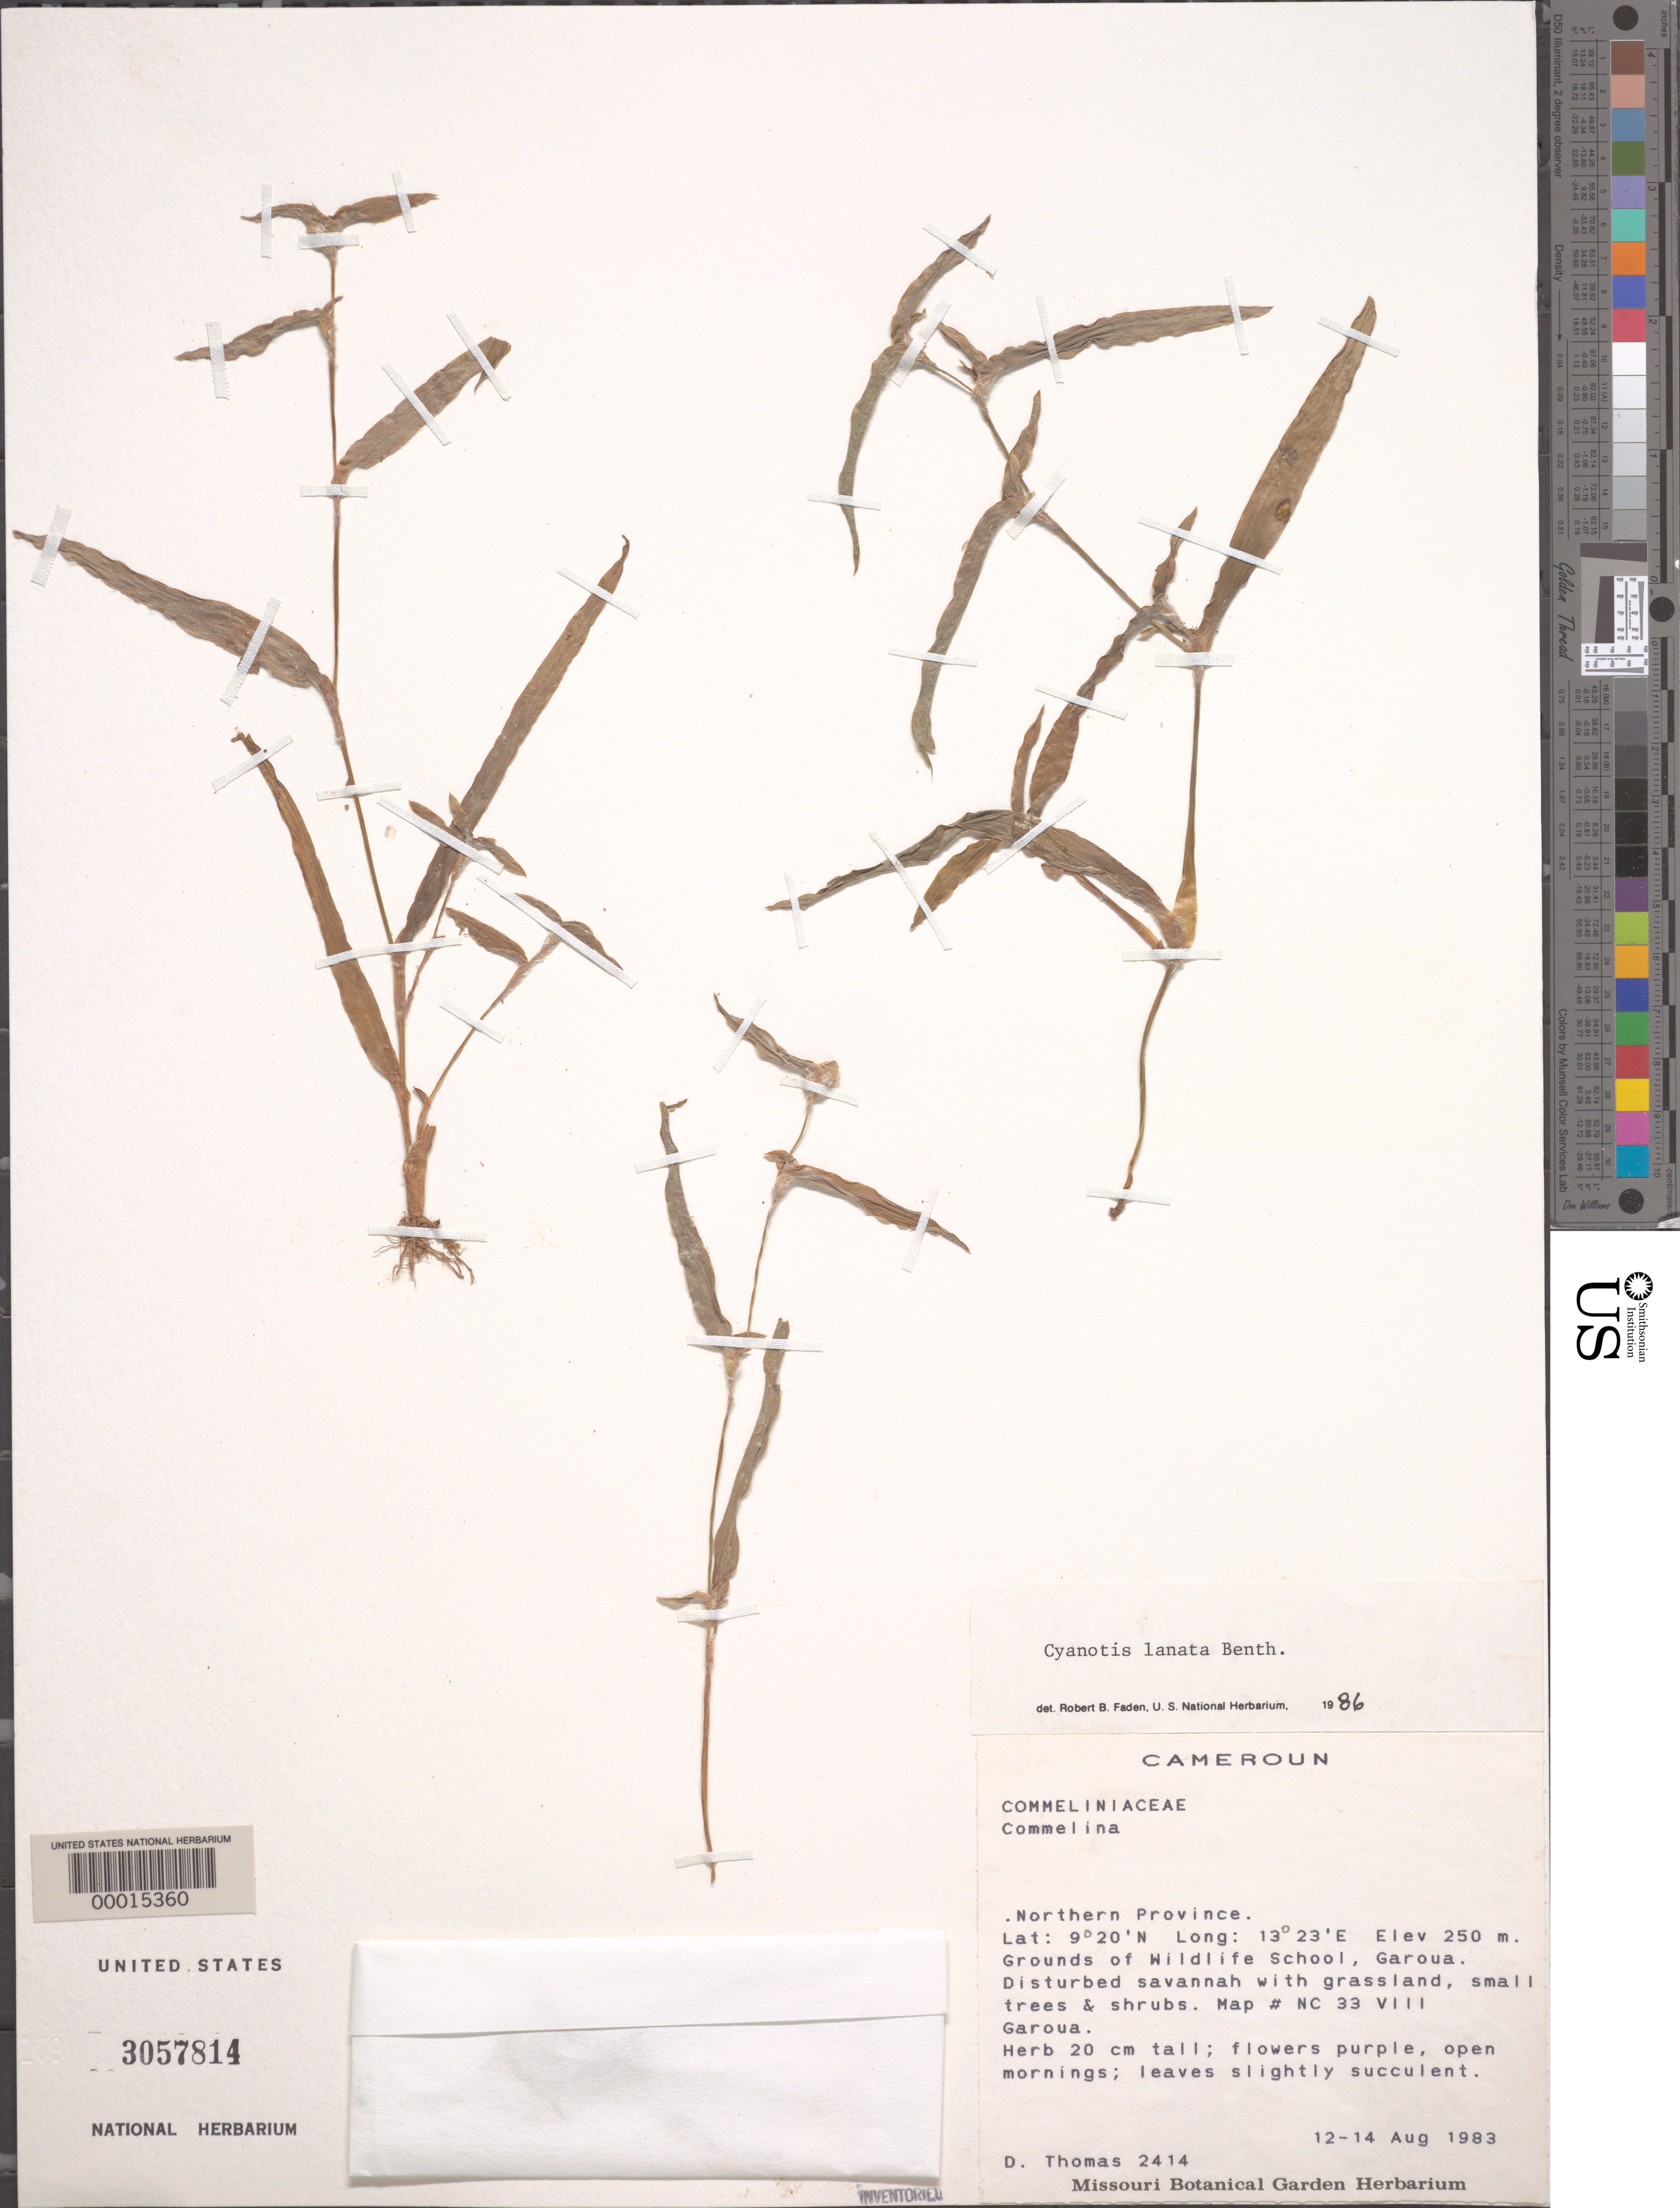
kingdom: Plantae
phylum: Tracheophyta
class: Liliopsida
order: Commelinales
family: Commelinaceae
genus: Cyanotis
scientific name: Cyanotis lanata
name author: Benth.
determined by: Faden, Robert B., (US), Smithsonian Institution - National Museum of Natural History (UNITED STATES)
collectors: D. Thomas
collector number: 2414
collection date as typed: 12 Aug 1983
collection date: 1983-08-12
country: Cameroon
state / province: Nord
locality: Wildlife school, garout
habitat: Disturbed savannah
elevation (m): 250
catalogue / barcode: US 3057814